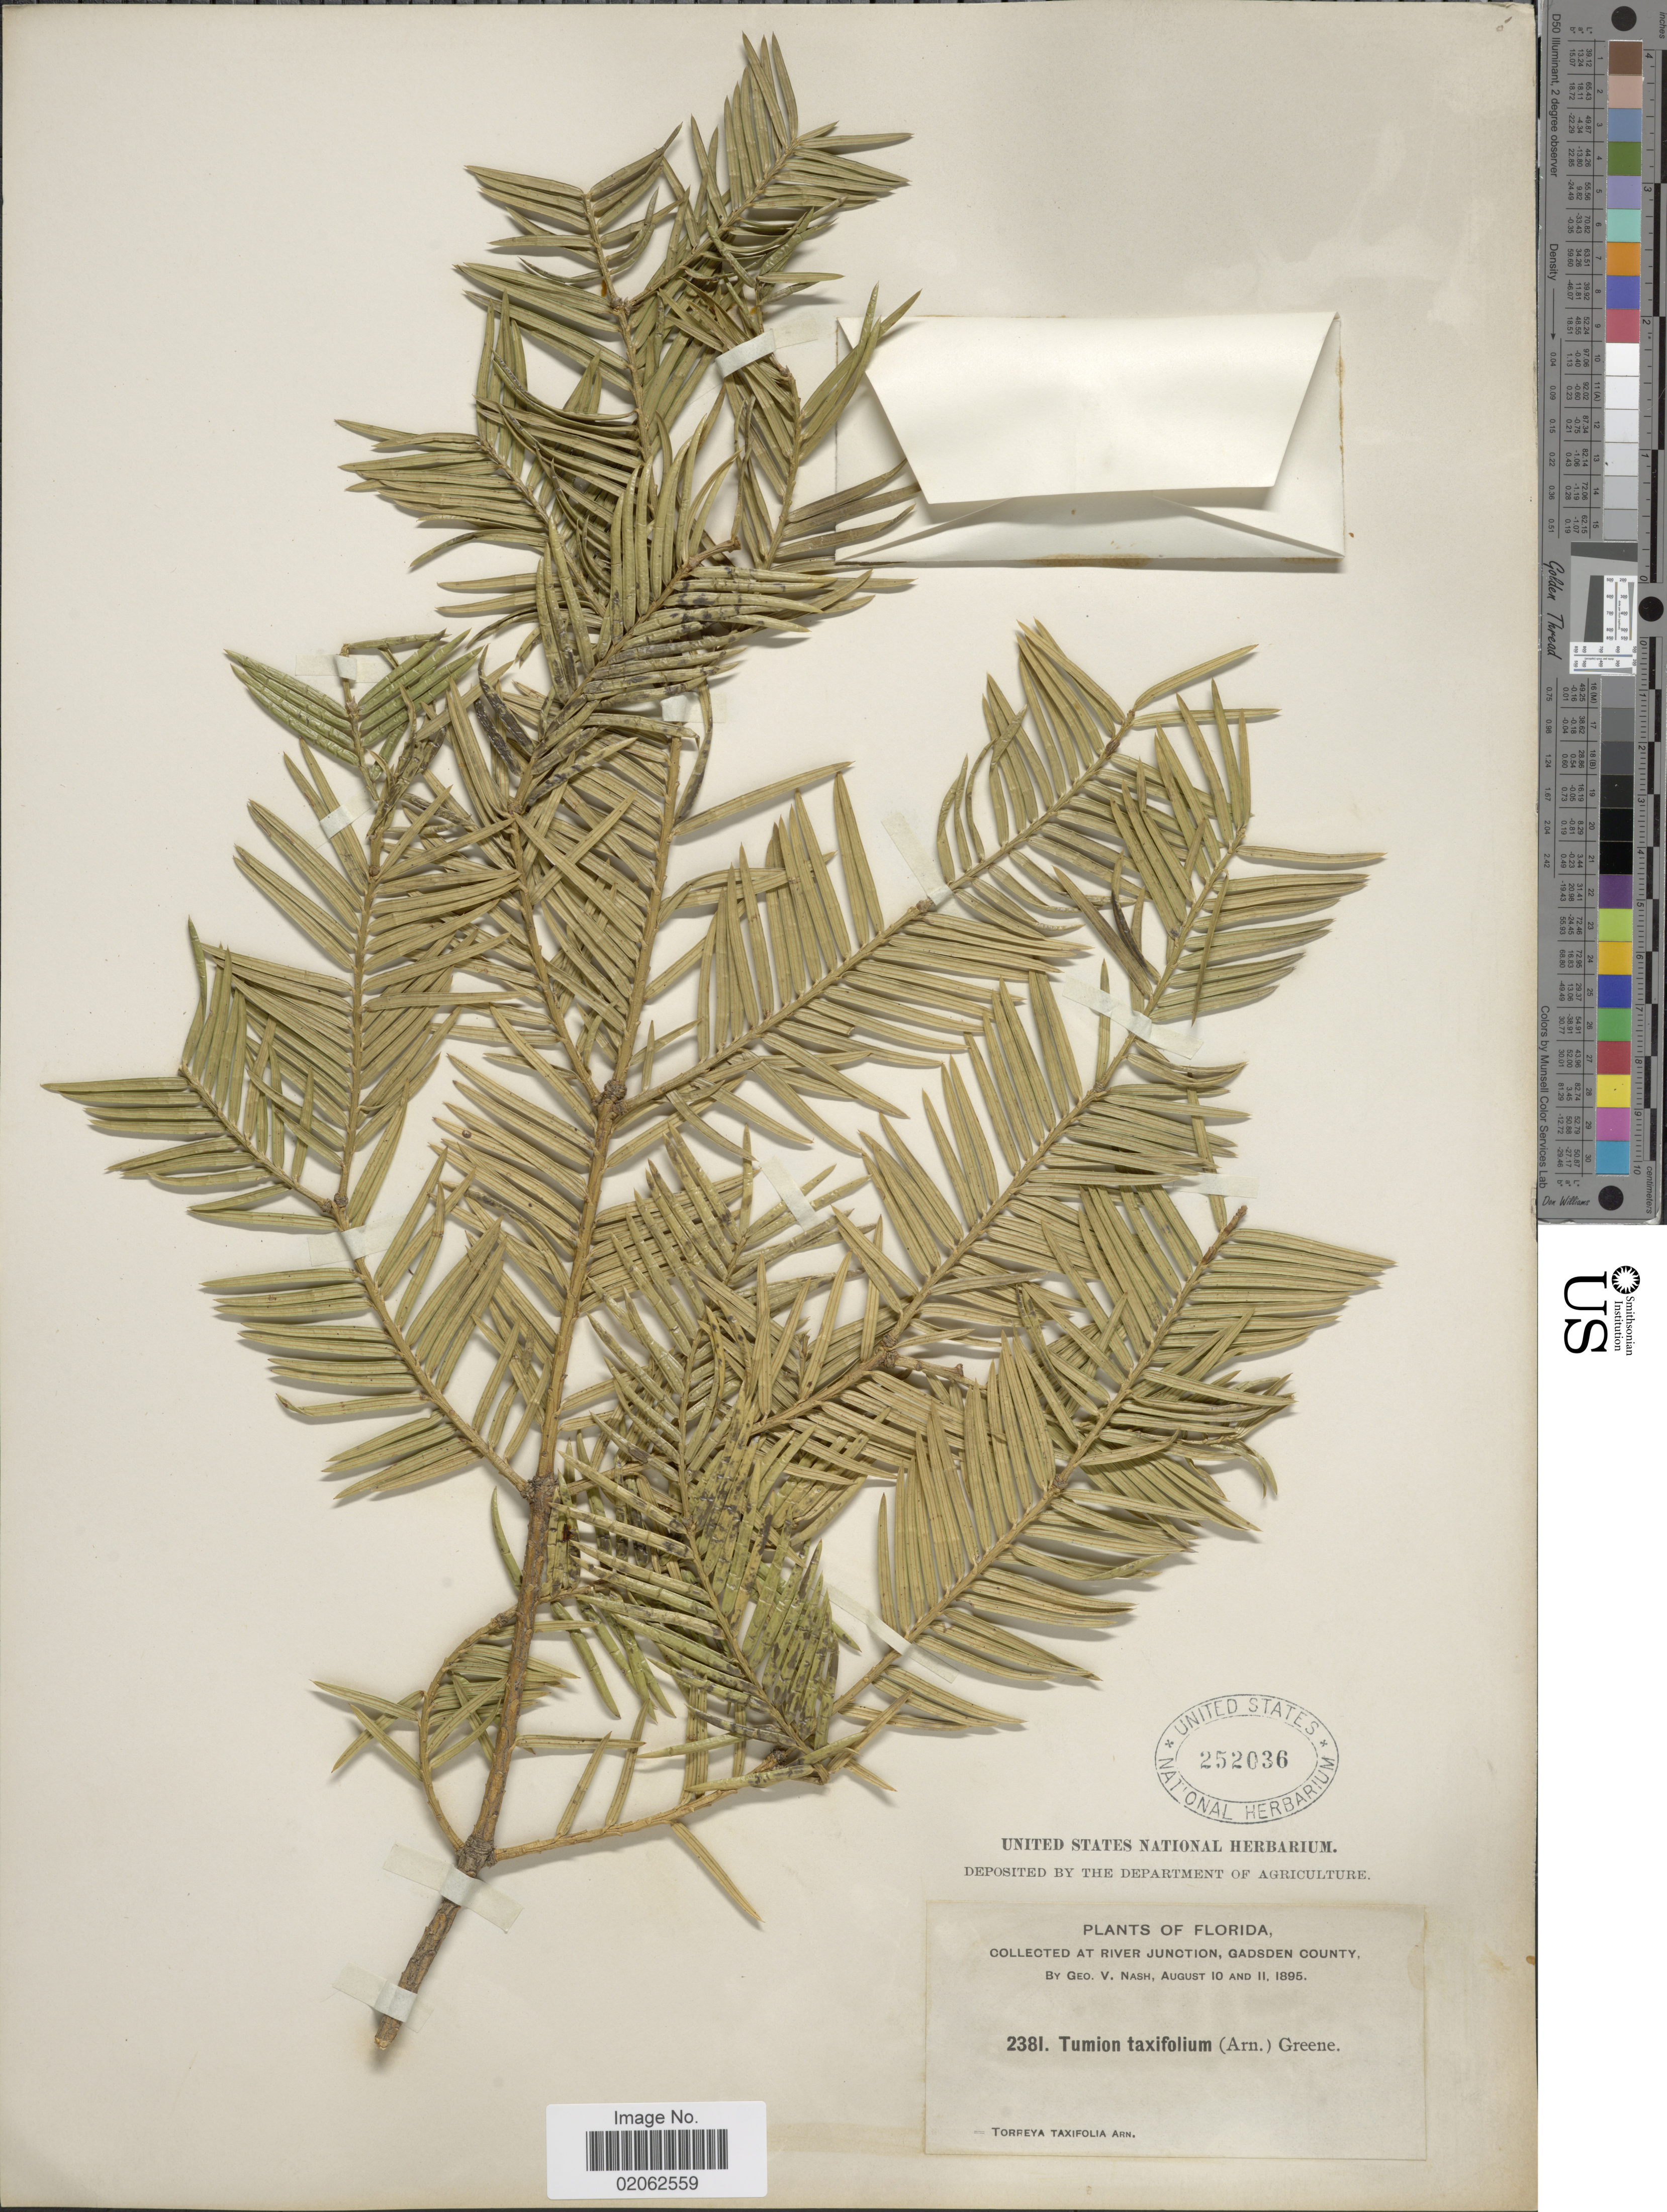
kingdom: Plantae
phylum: Tracheophyta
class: Pinopsida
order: Pinales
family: Taxaceae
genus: Torreya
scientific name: Torreya taxifolia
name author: Arn.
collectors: G. V. Nash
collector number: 2381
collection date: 1895-08-10/1895-08-11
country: United States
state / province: Florida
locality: At river junction, Gadsden County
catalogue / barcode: US 252036